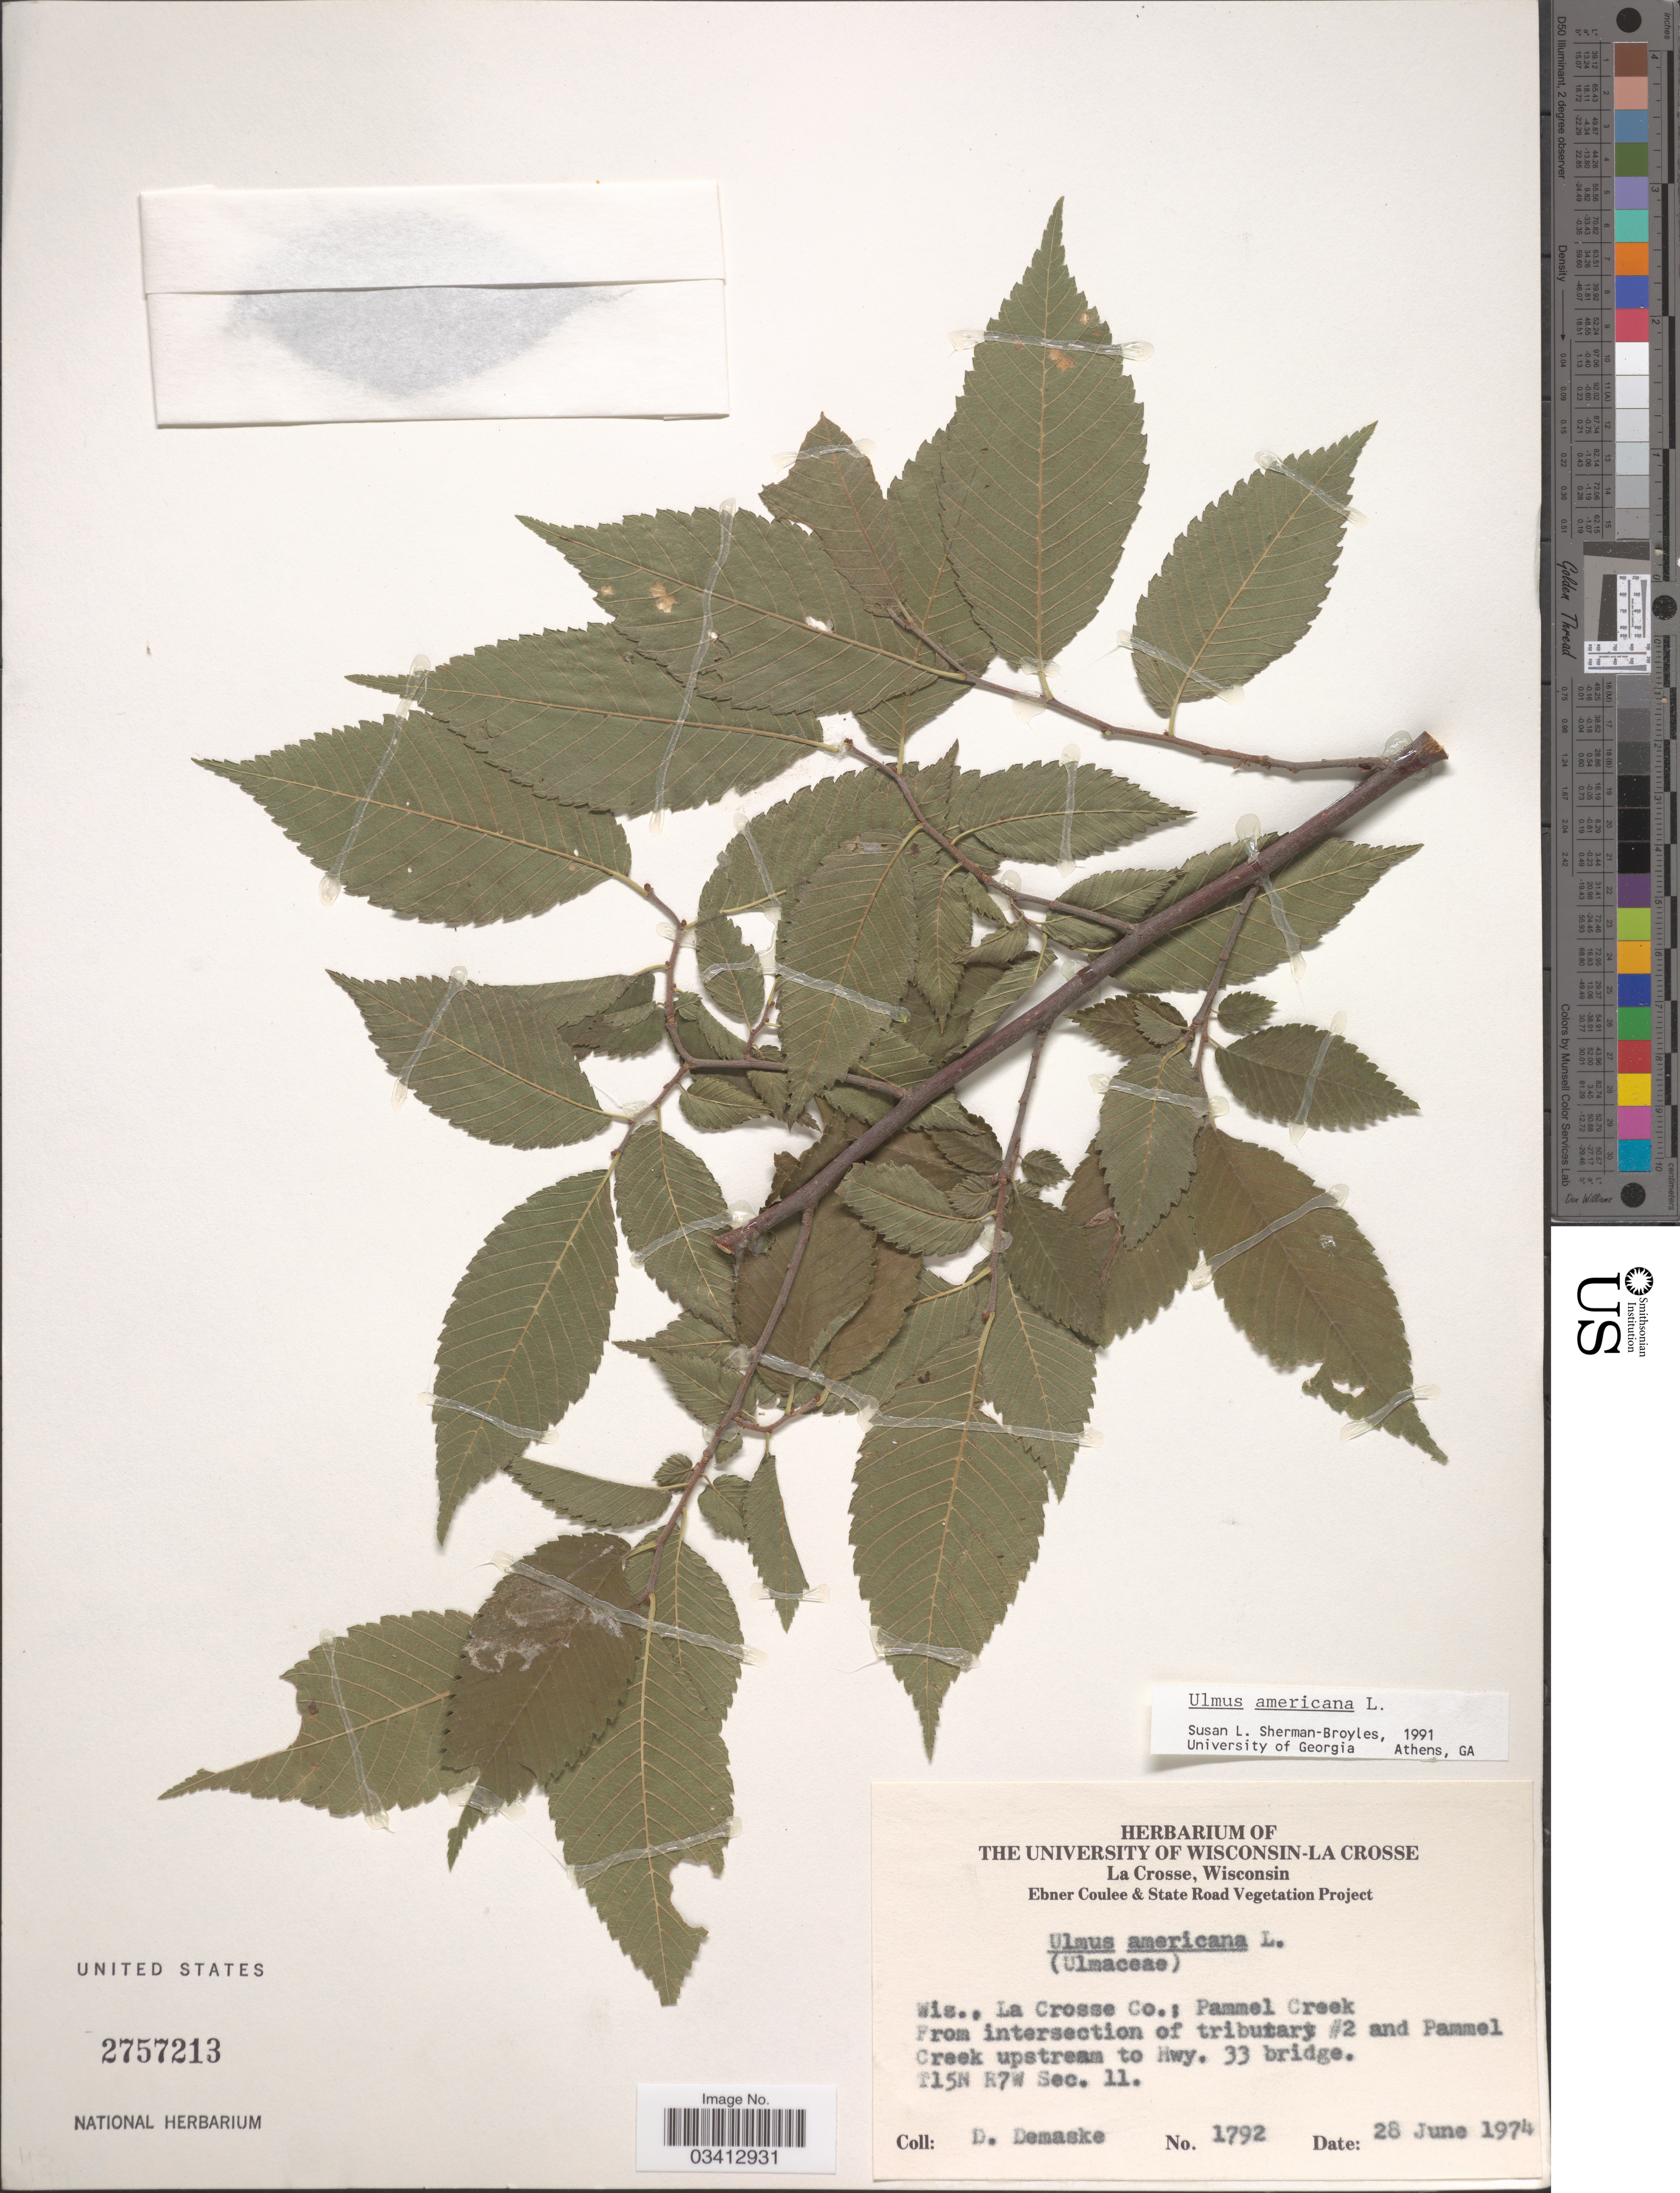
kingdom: Plantae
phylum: Tracheophyta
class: Magnoliopsida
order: Rosales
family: Ulmaceae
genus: Ulmus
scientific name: Ulmus americana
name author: L.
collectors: D. Demaske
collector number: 1792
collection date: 1974-06-28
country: United States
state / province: Wisconsin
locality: La Crosse Co.: Pammel Creek. From intersection of tributary #2 and Pammel Creek upstream to Hwy. 33 bridge. T15N R7W Sec. 11.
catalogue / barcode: US 2757213